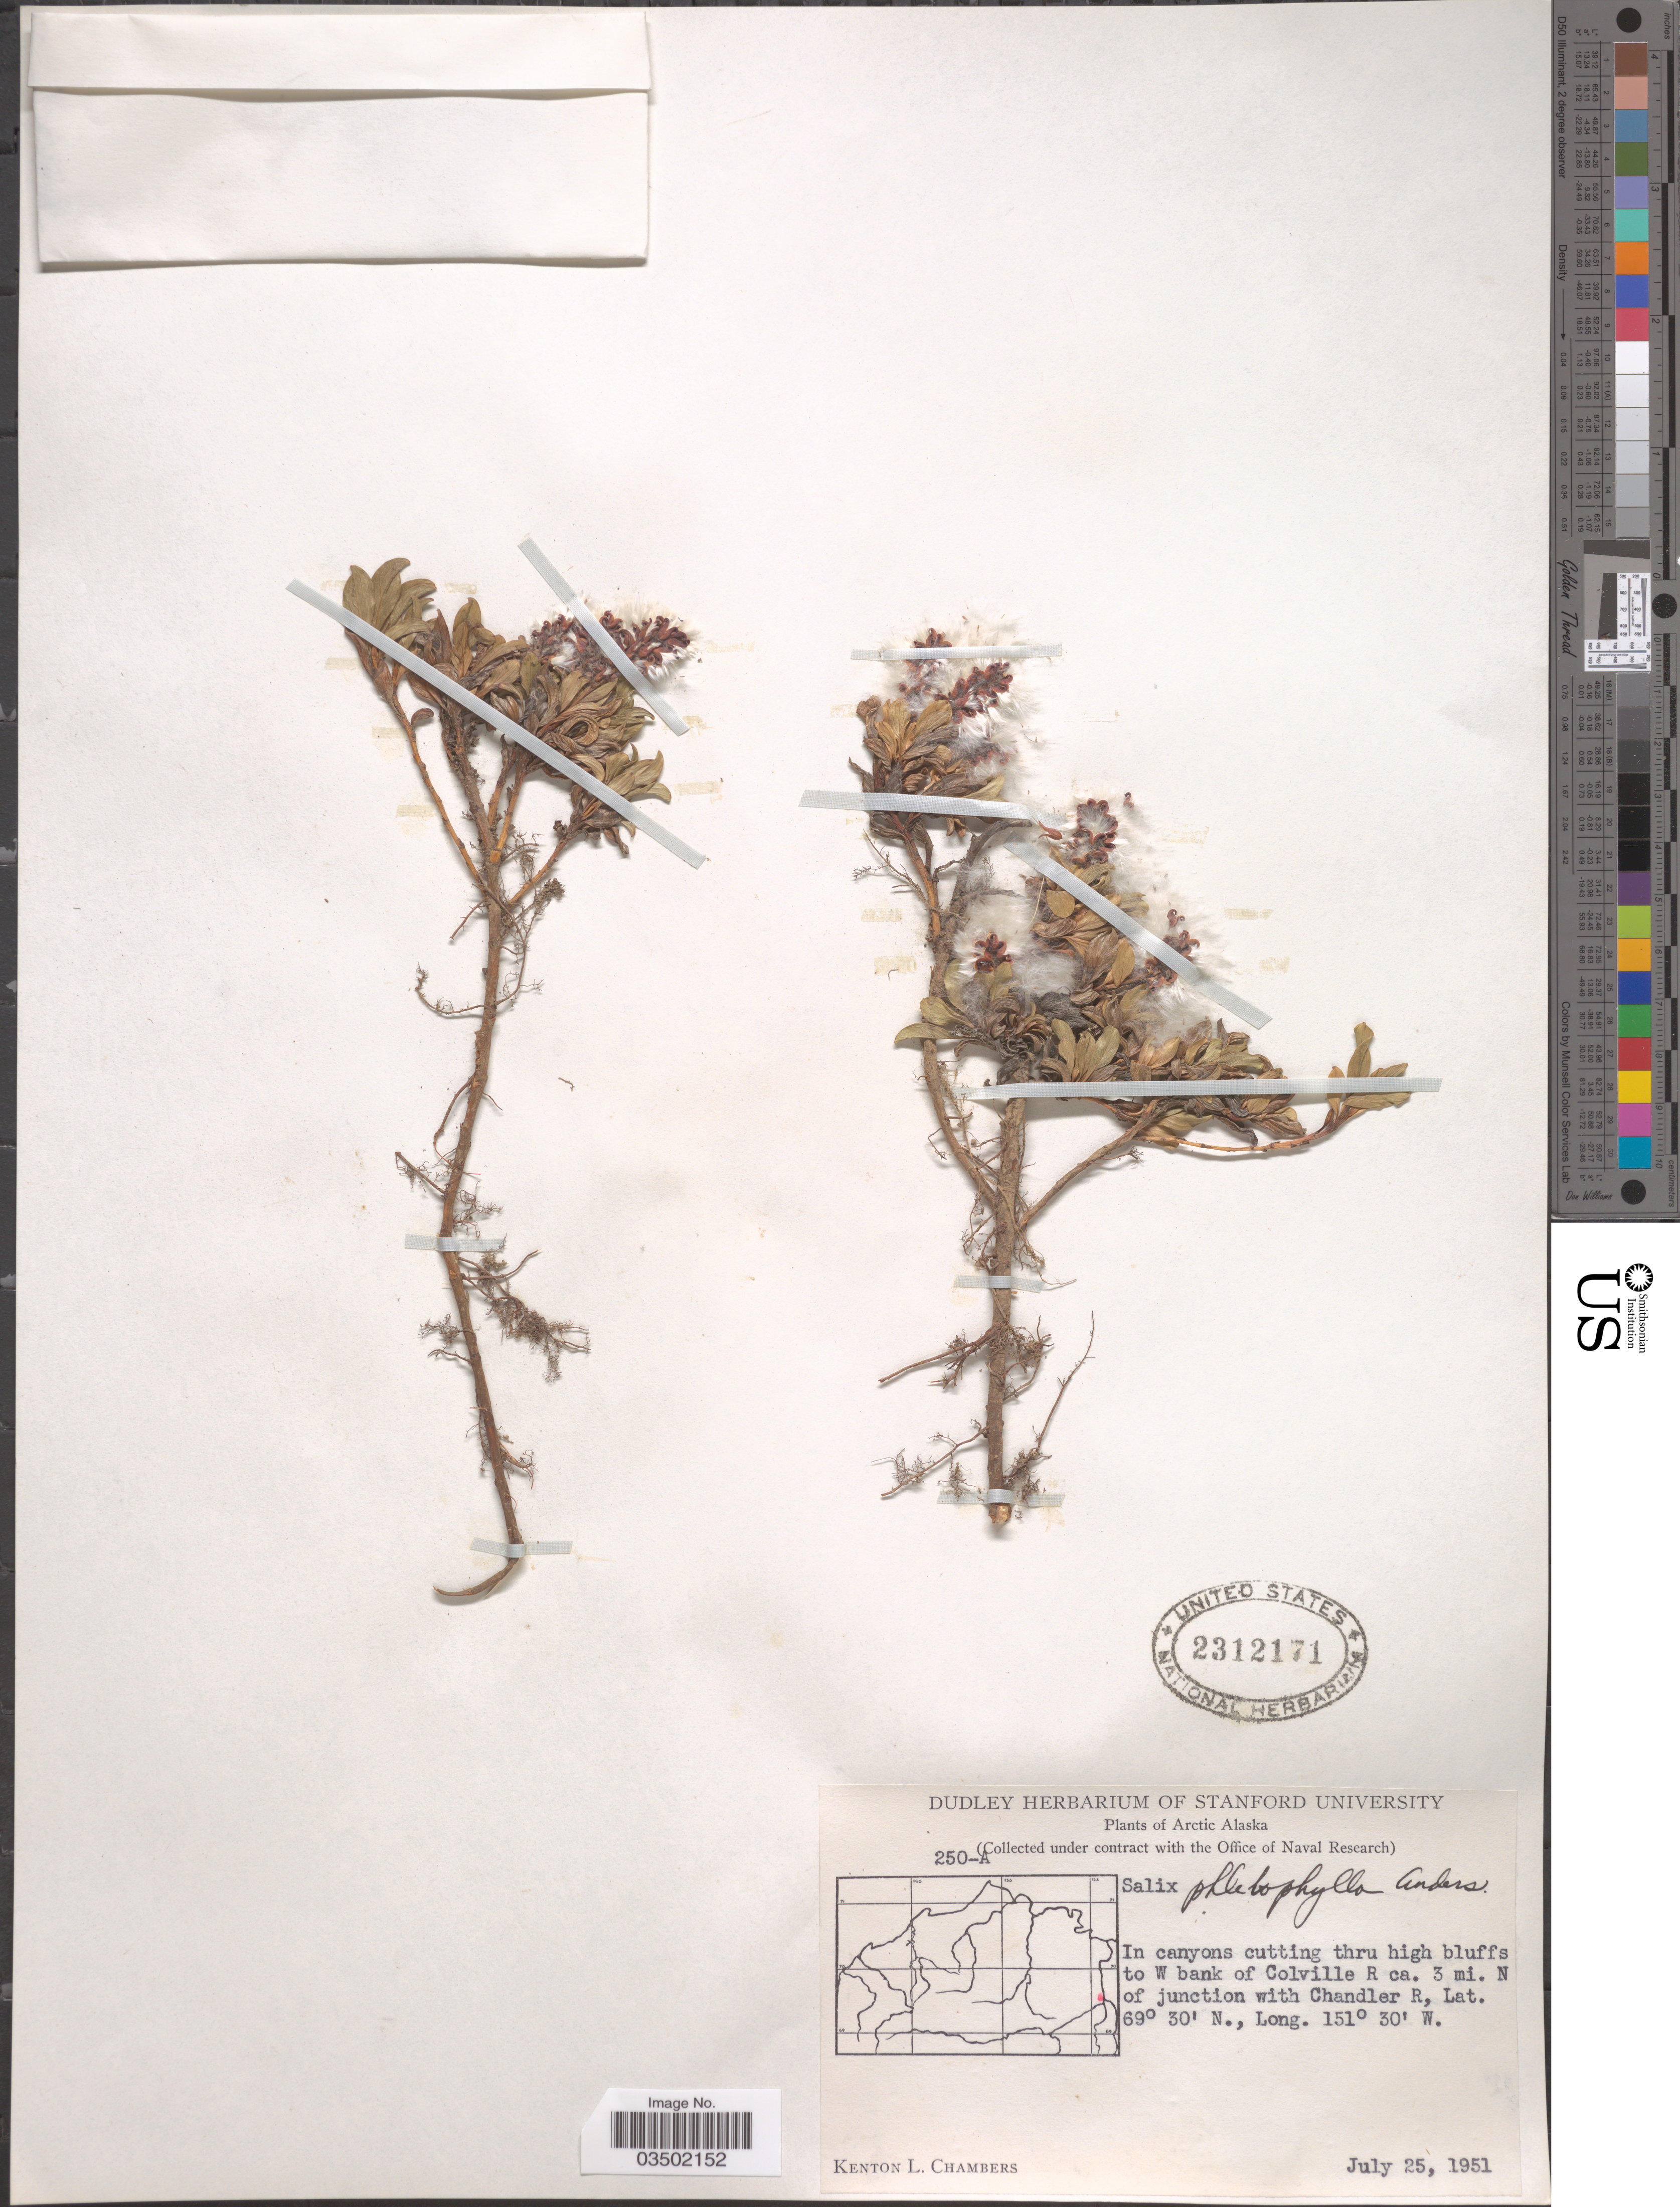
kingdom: Plantae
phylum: Tracheophyta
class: Magnoliopsida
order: Malpighiales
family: Salicaceae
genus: Salix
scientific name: Salix phlebophylla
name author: Andersson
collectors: K. L. Chambers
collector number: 250-A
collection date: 1951-07-25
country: United States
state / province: Alaska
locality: Arctic Alaska. W bank of Colville R ca. 3 mi. N of junction with Chandler R.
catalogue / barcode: US 2312171